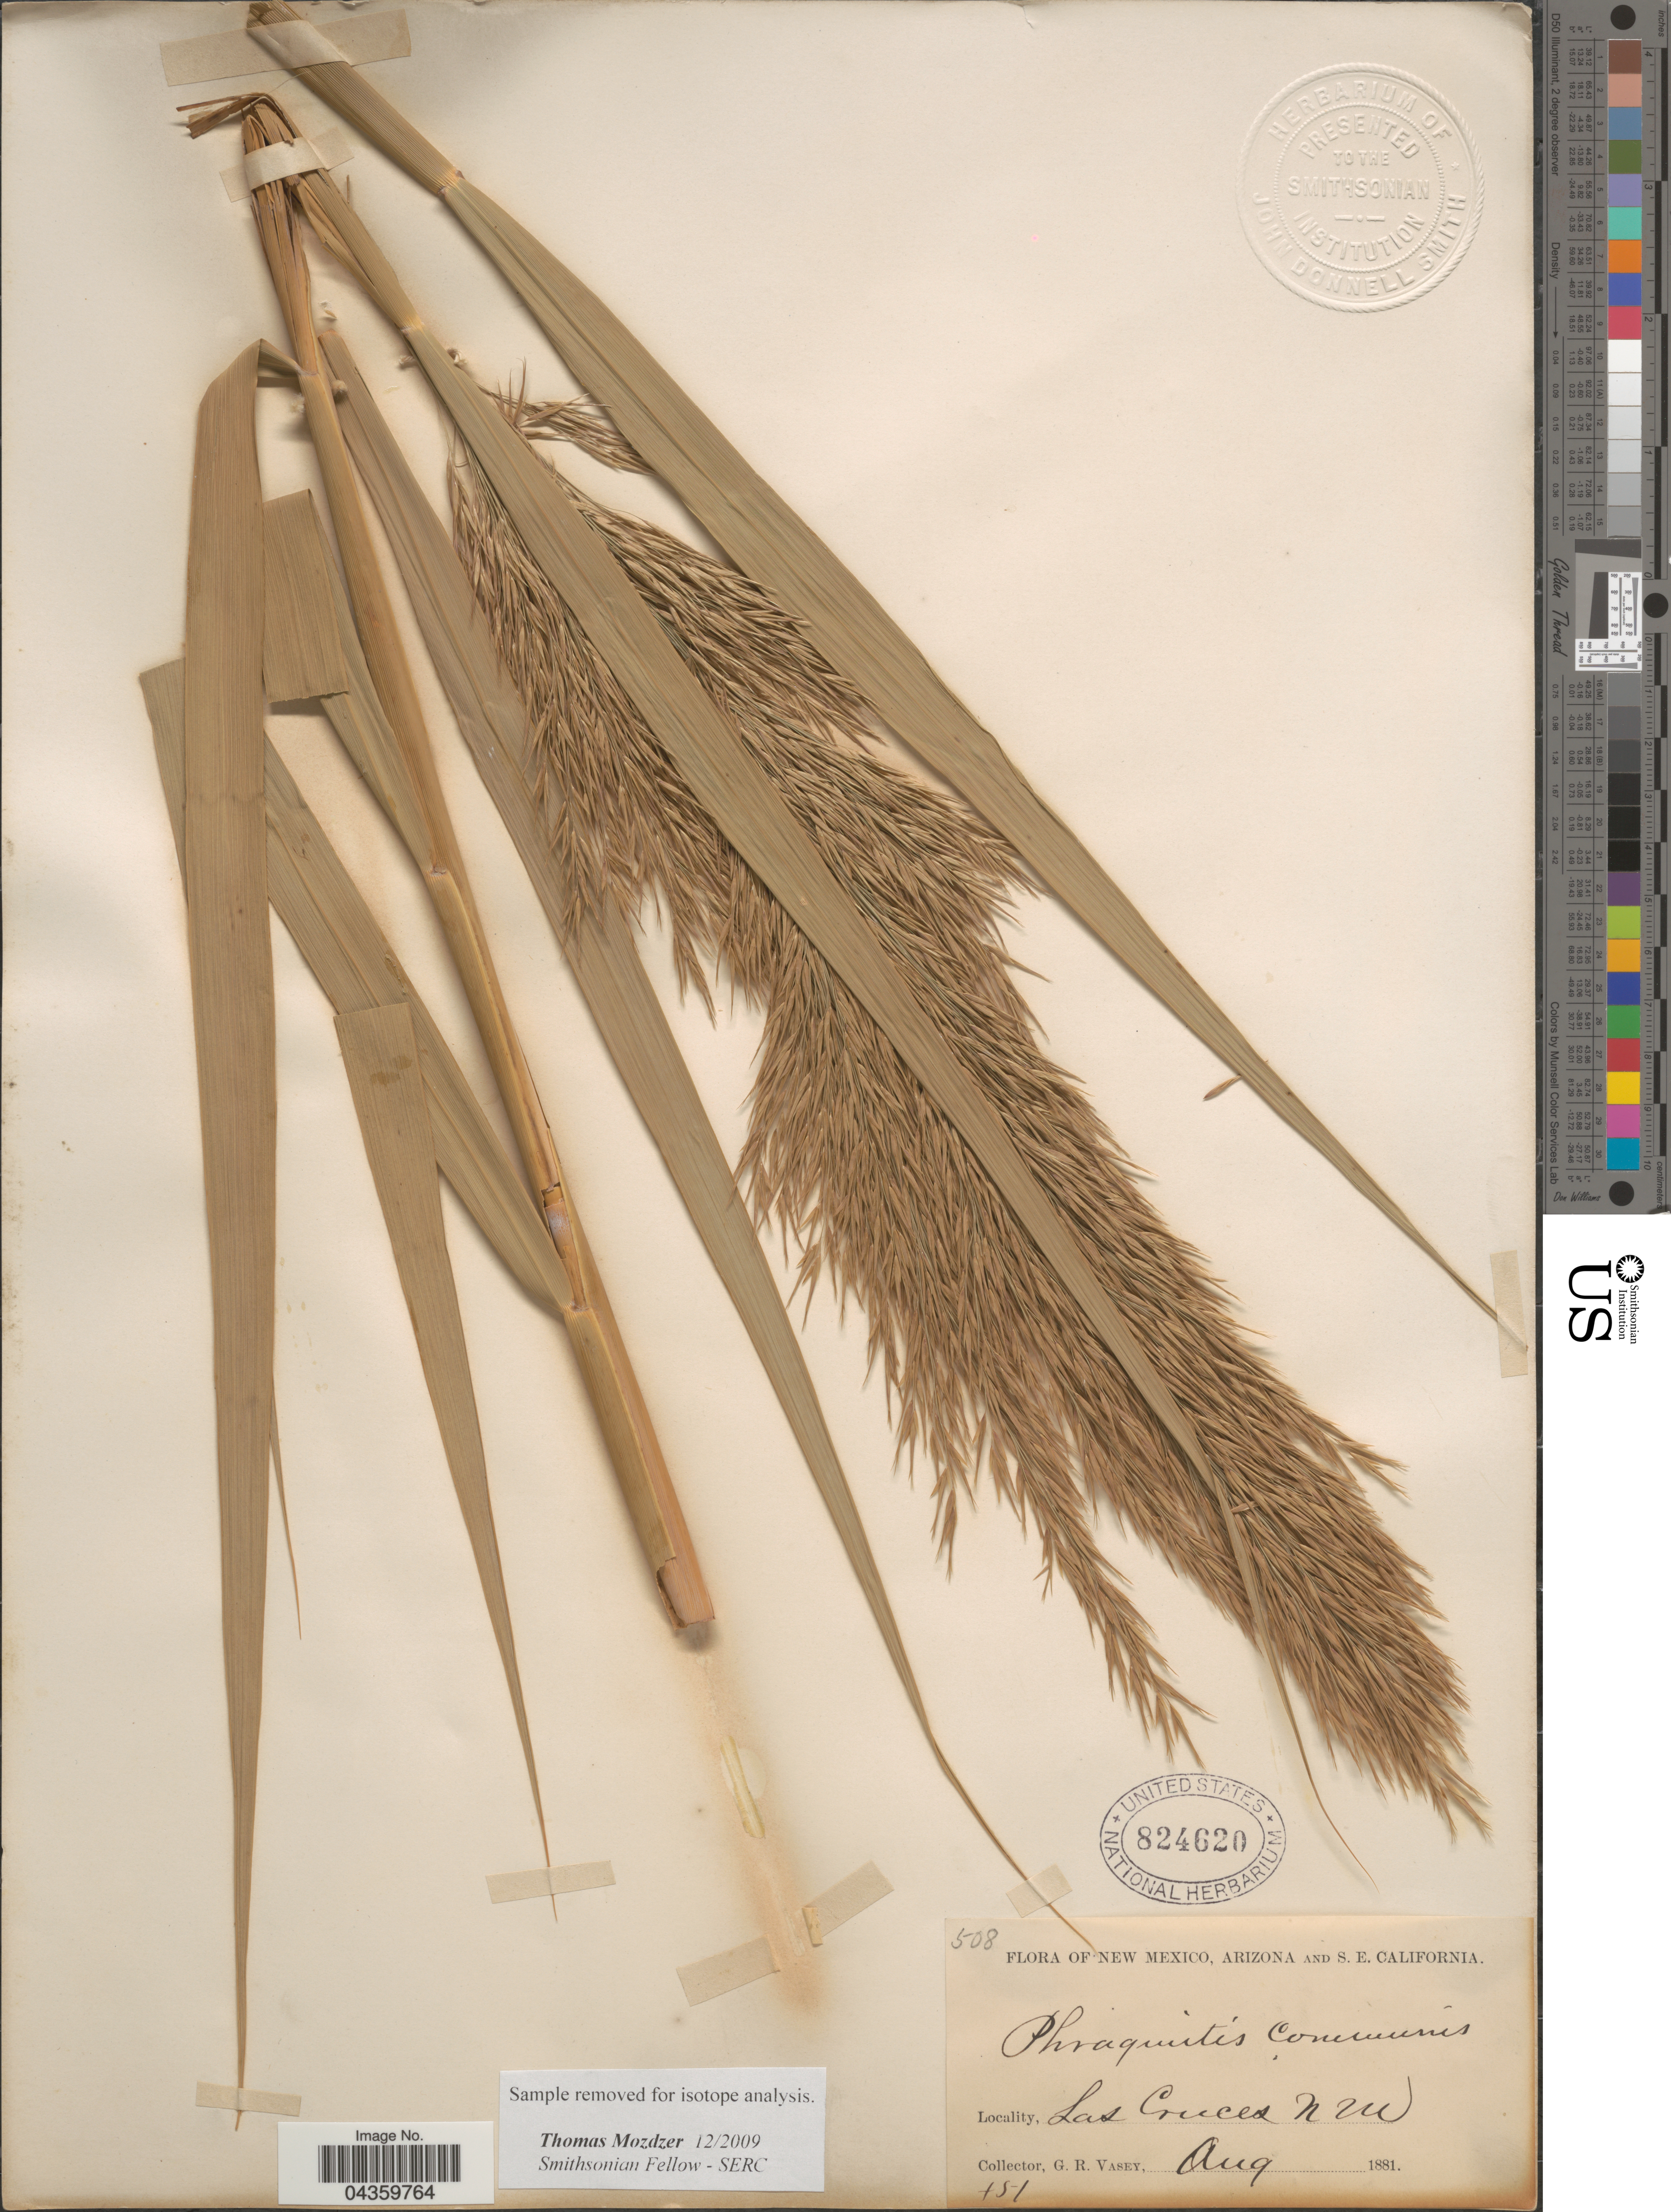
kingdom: Plantae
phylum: Tracheophyta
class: Liliopsida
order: Poales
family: Poaceae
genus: Phragmites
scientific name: Phragmites australis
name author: (Cav.) Trin. ex Steud.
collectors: G. R. Vasey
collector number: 451*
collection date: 1881-08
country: United States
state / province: New Mexico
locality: Las Cruces.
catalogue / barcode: US 824620